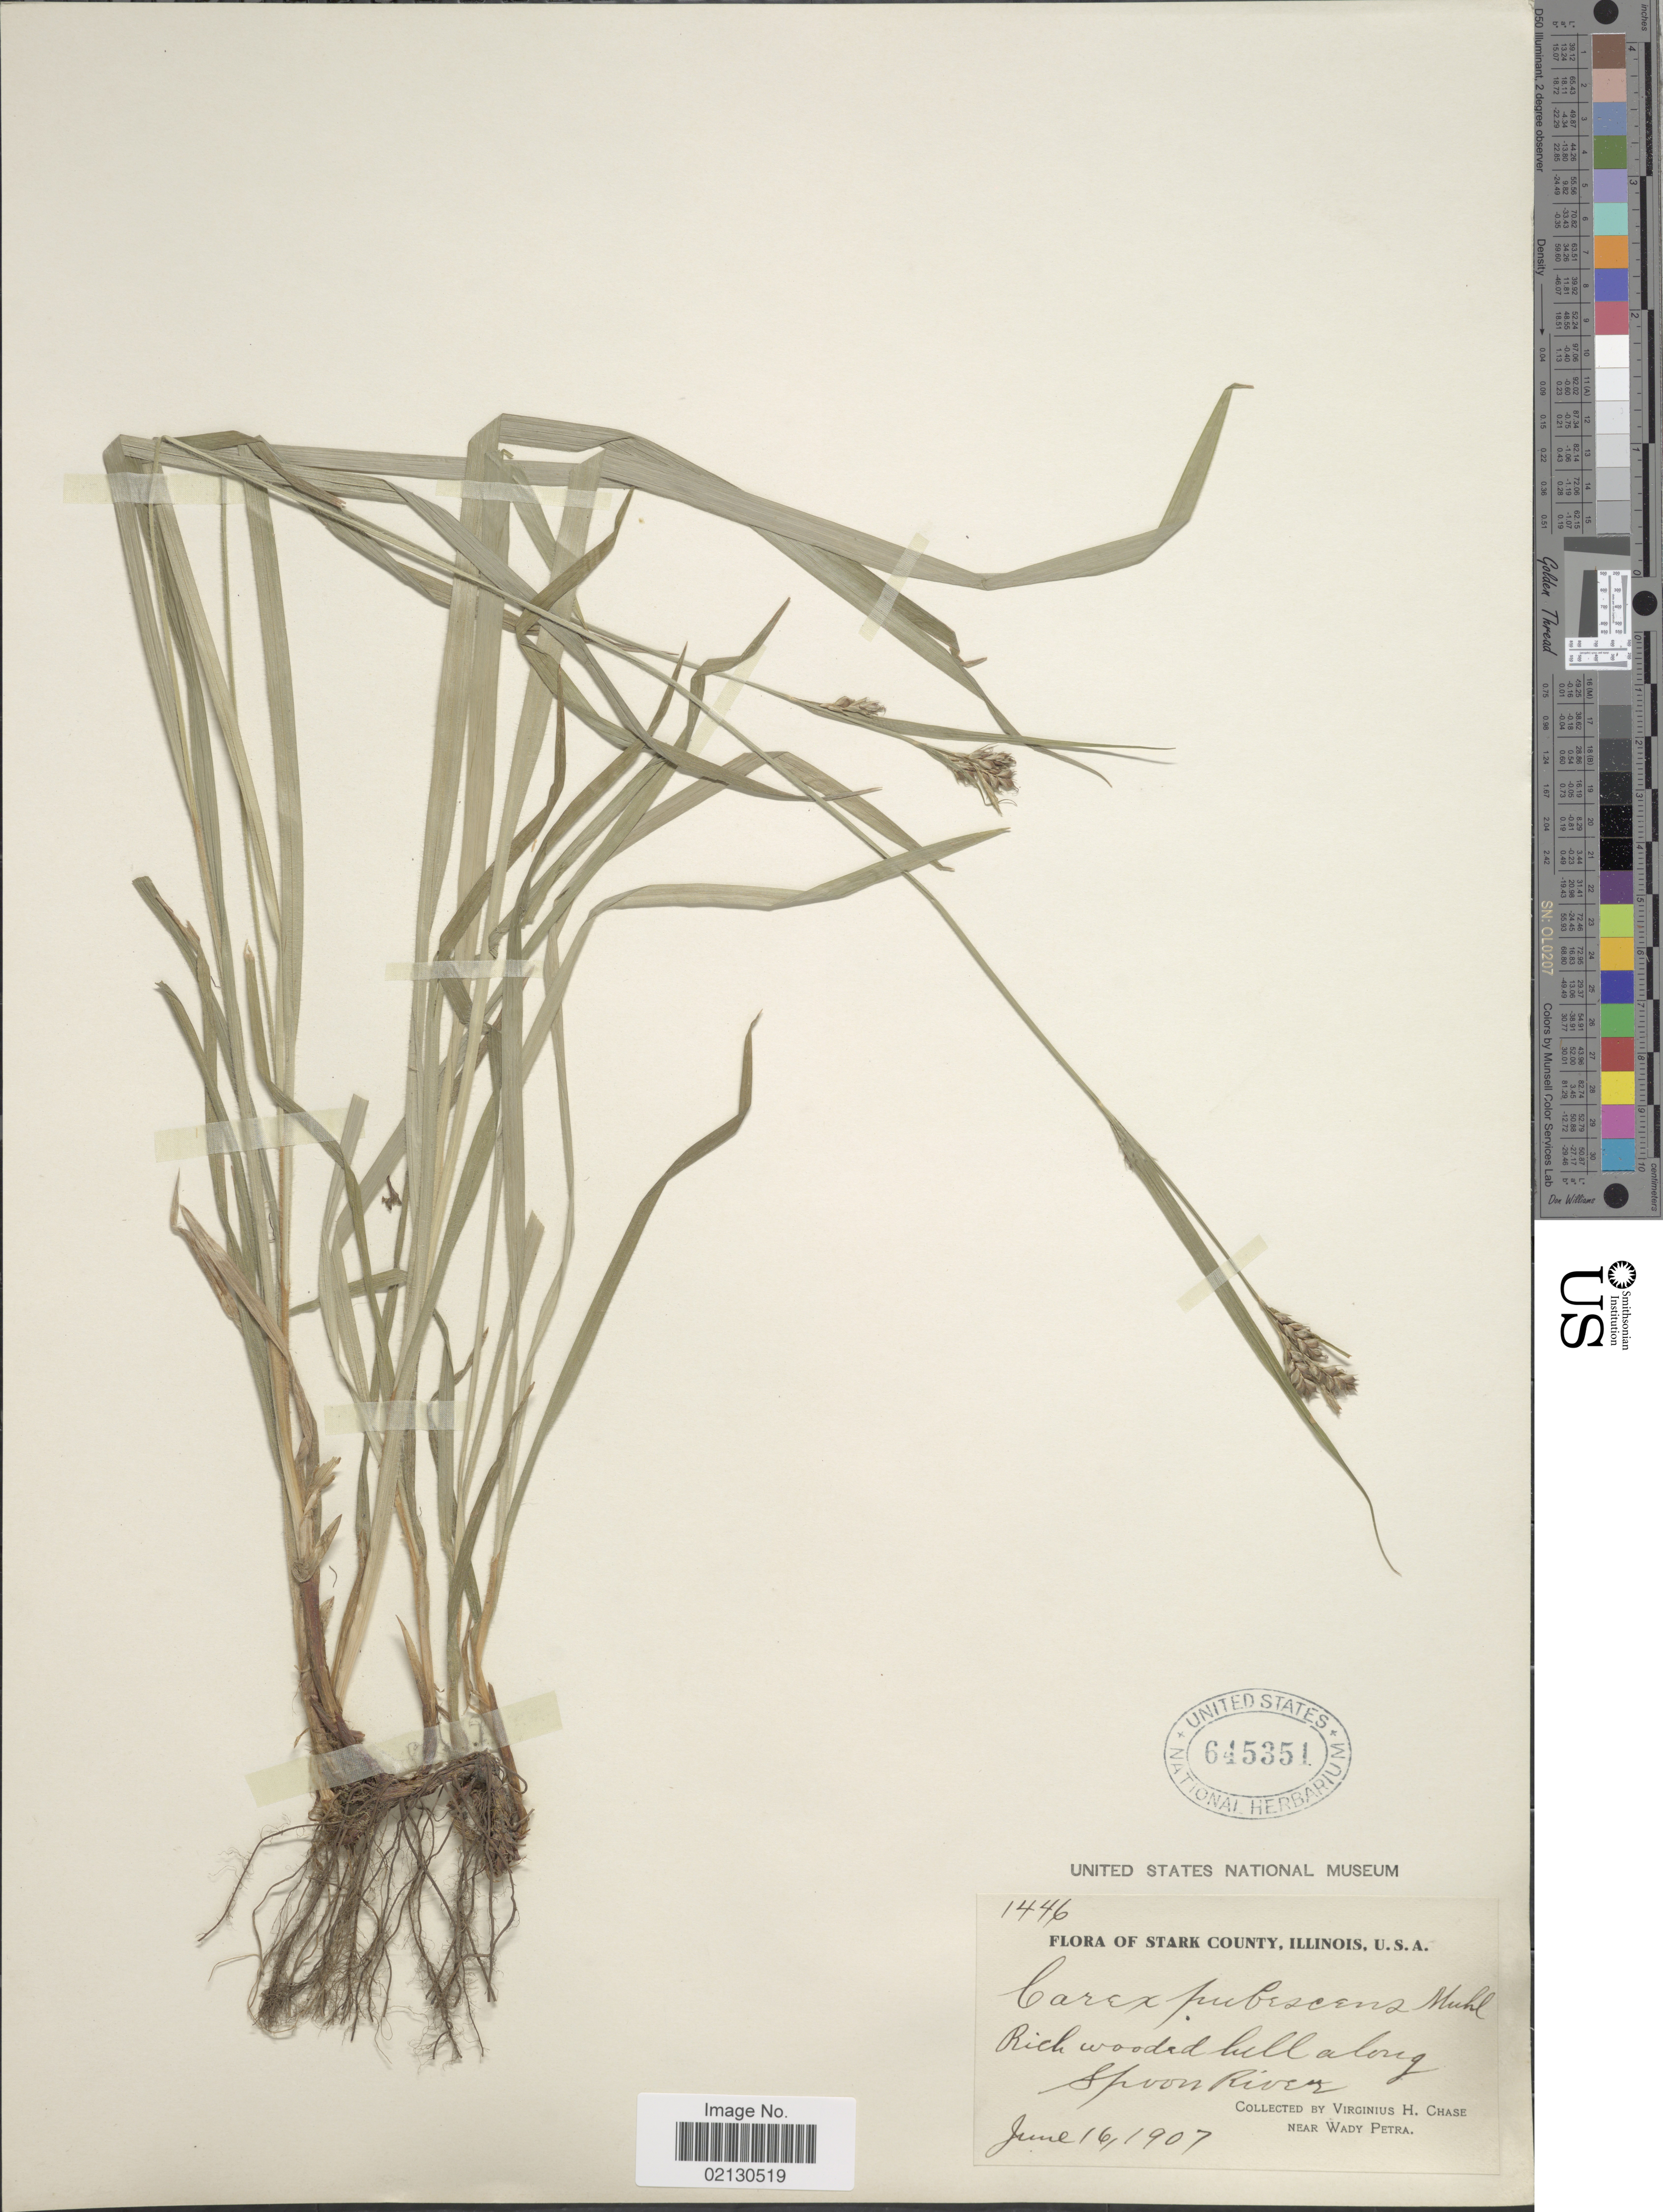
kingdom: Plantae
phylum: Tracheophyta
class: Liliopsida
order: Poales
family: Cyperaceae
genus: Carex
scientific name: Carex hirtifolia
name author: Mack.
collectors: V. H. Chase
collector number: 1446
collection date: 1907-06-16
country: United States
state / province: Illinois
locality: Stark County. along Spoon River. near Wady Petra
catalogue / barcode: US 645351